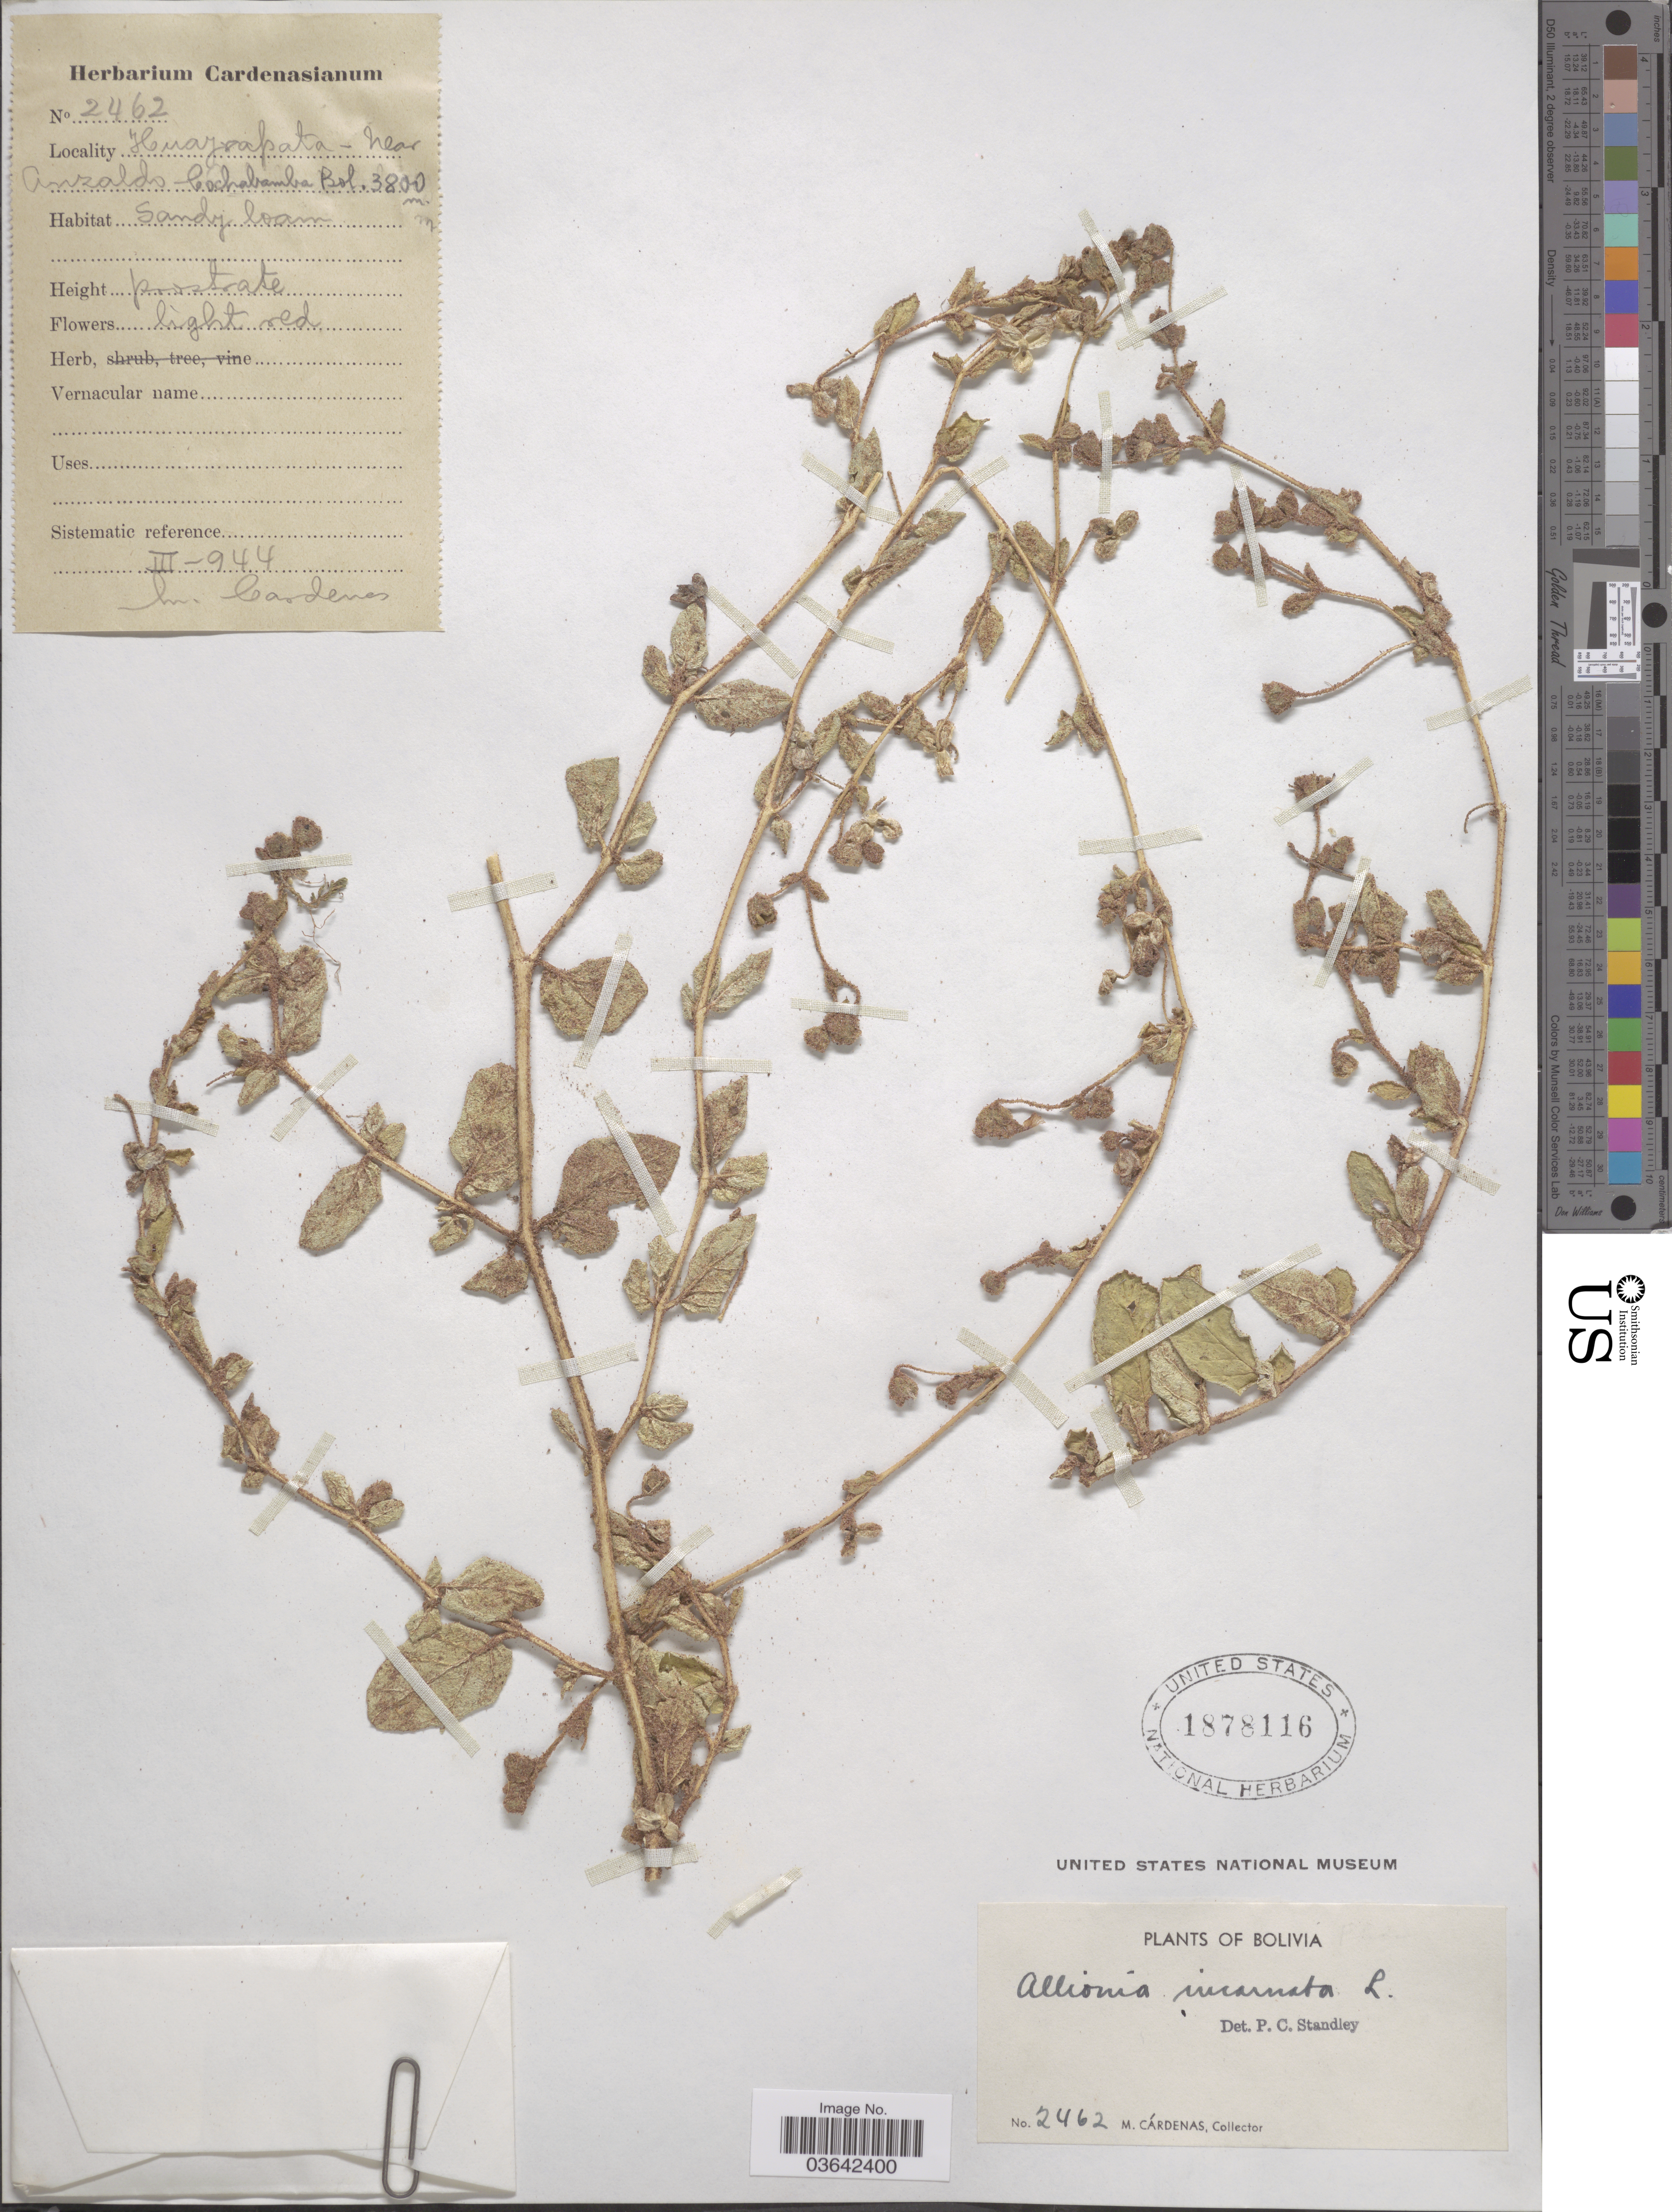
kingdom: Plantae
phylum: Tracheophyta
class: Magnoliopsida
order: Caryophyllales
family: Nyctaginaceae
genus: Allionia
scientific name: Allionia incarnata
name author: L.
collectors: M. Cárdenas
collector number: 2462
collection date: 1944-03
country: Bolivia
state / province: Cochabamba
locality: Huayrapata - near Anzaldo.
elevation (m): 3800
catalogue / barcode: US 1878116